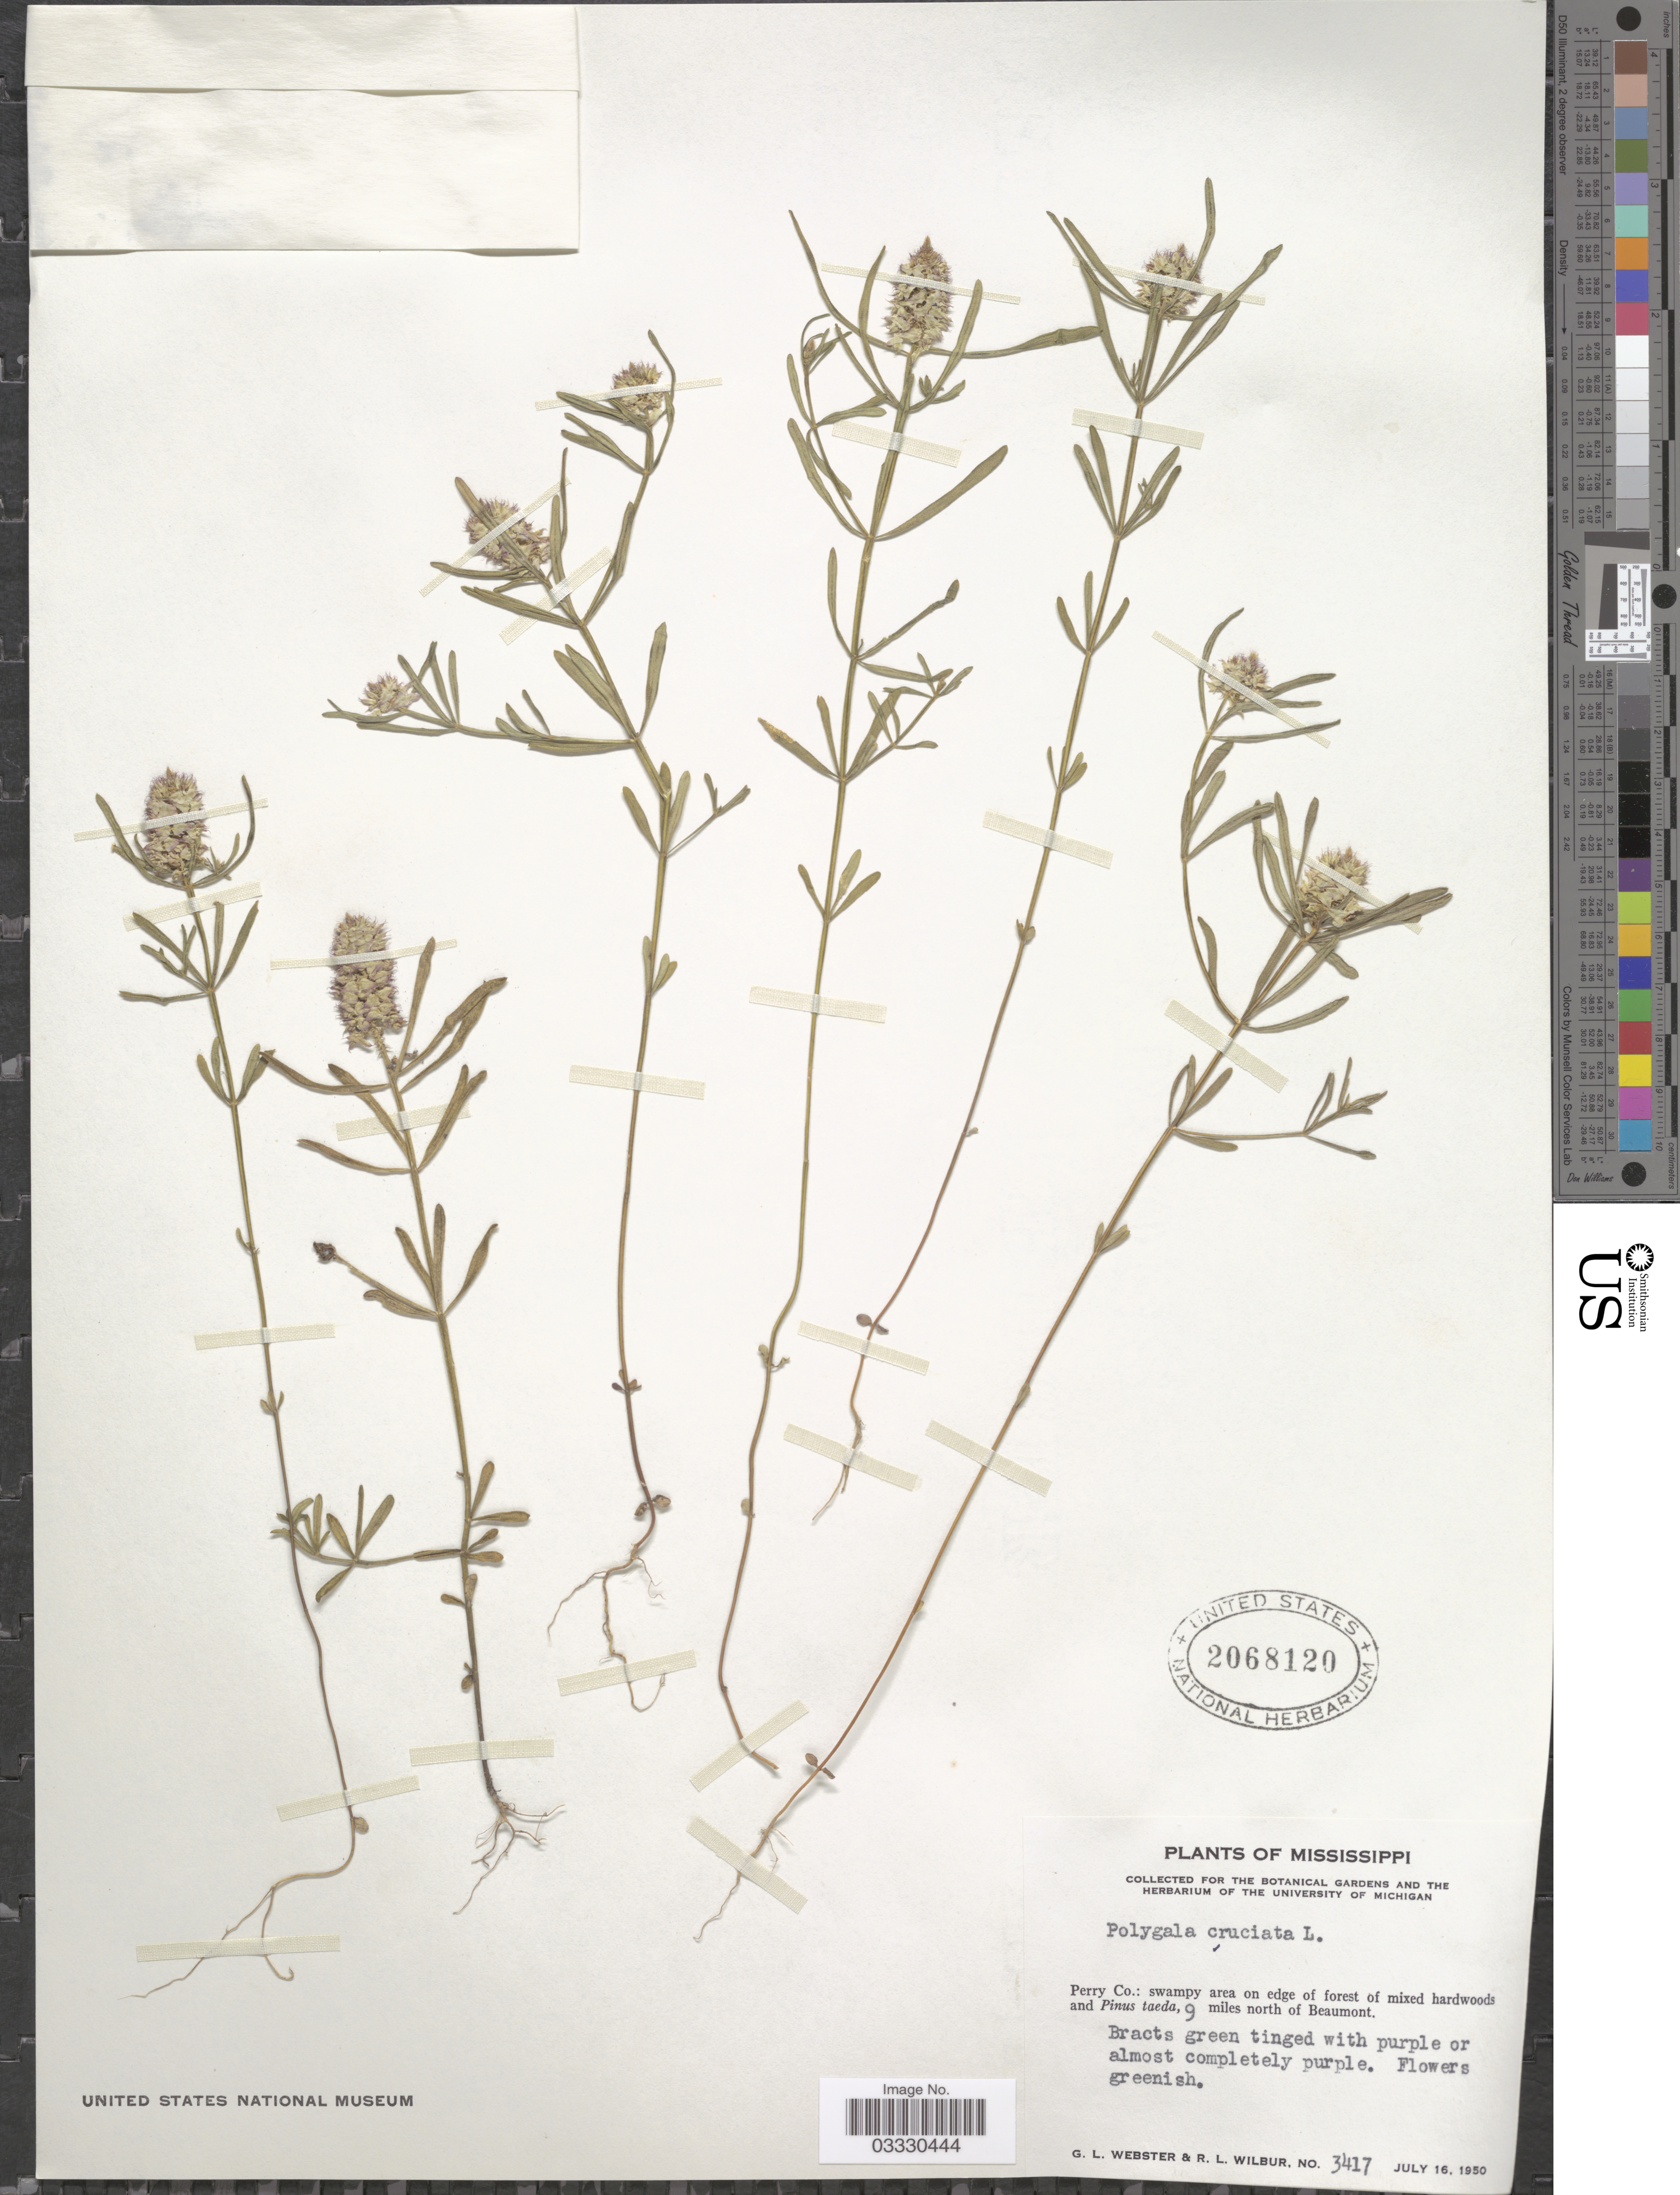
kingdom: Plantae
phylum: Tracheophyta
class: Magnoliopsida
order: Fabales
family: Polygalaceae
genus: Polygala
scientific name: Polygala cruciata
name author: L.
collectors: G. L. Webster & R. L. Wilbur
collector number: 3417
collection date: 1950-07-16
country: United States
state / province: Mississippi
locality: Perry Co.: 9 miles north of Beaumont.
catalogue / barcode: US 2068120